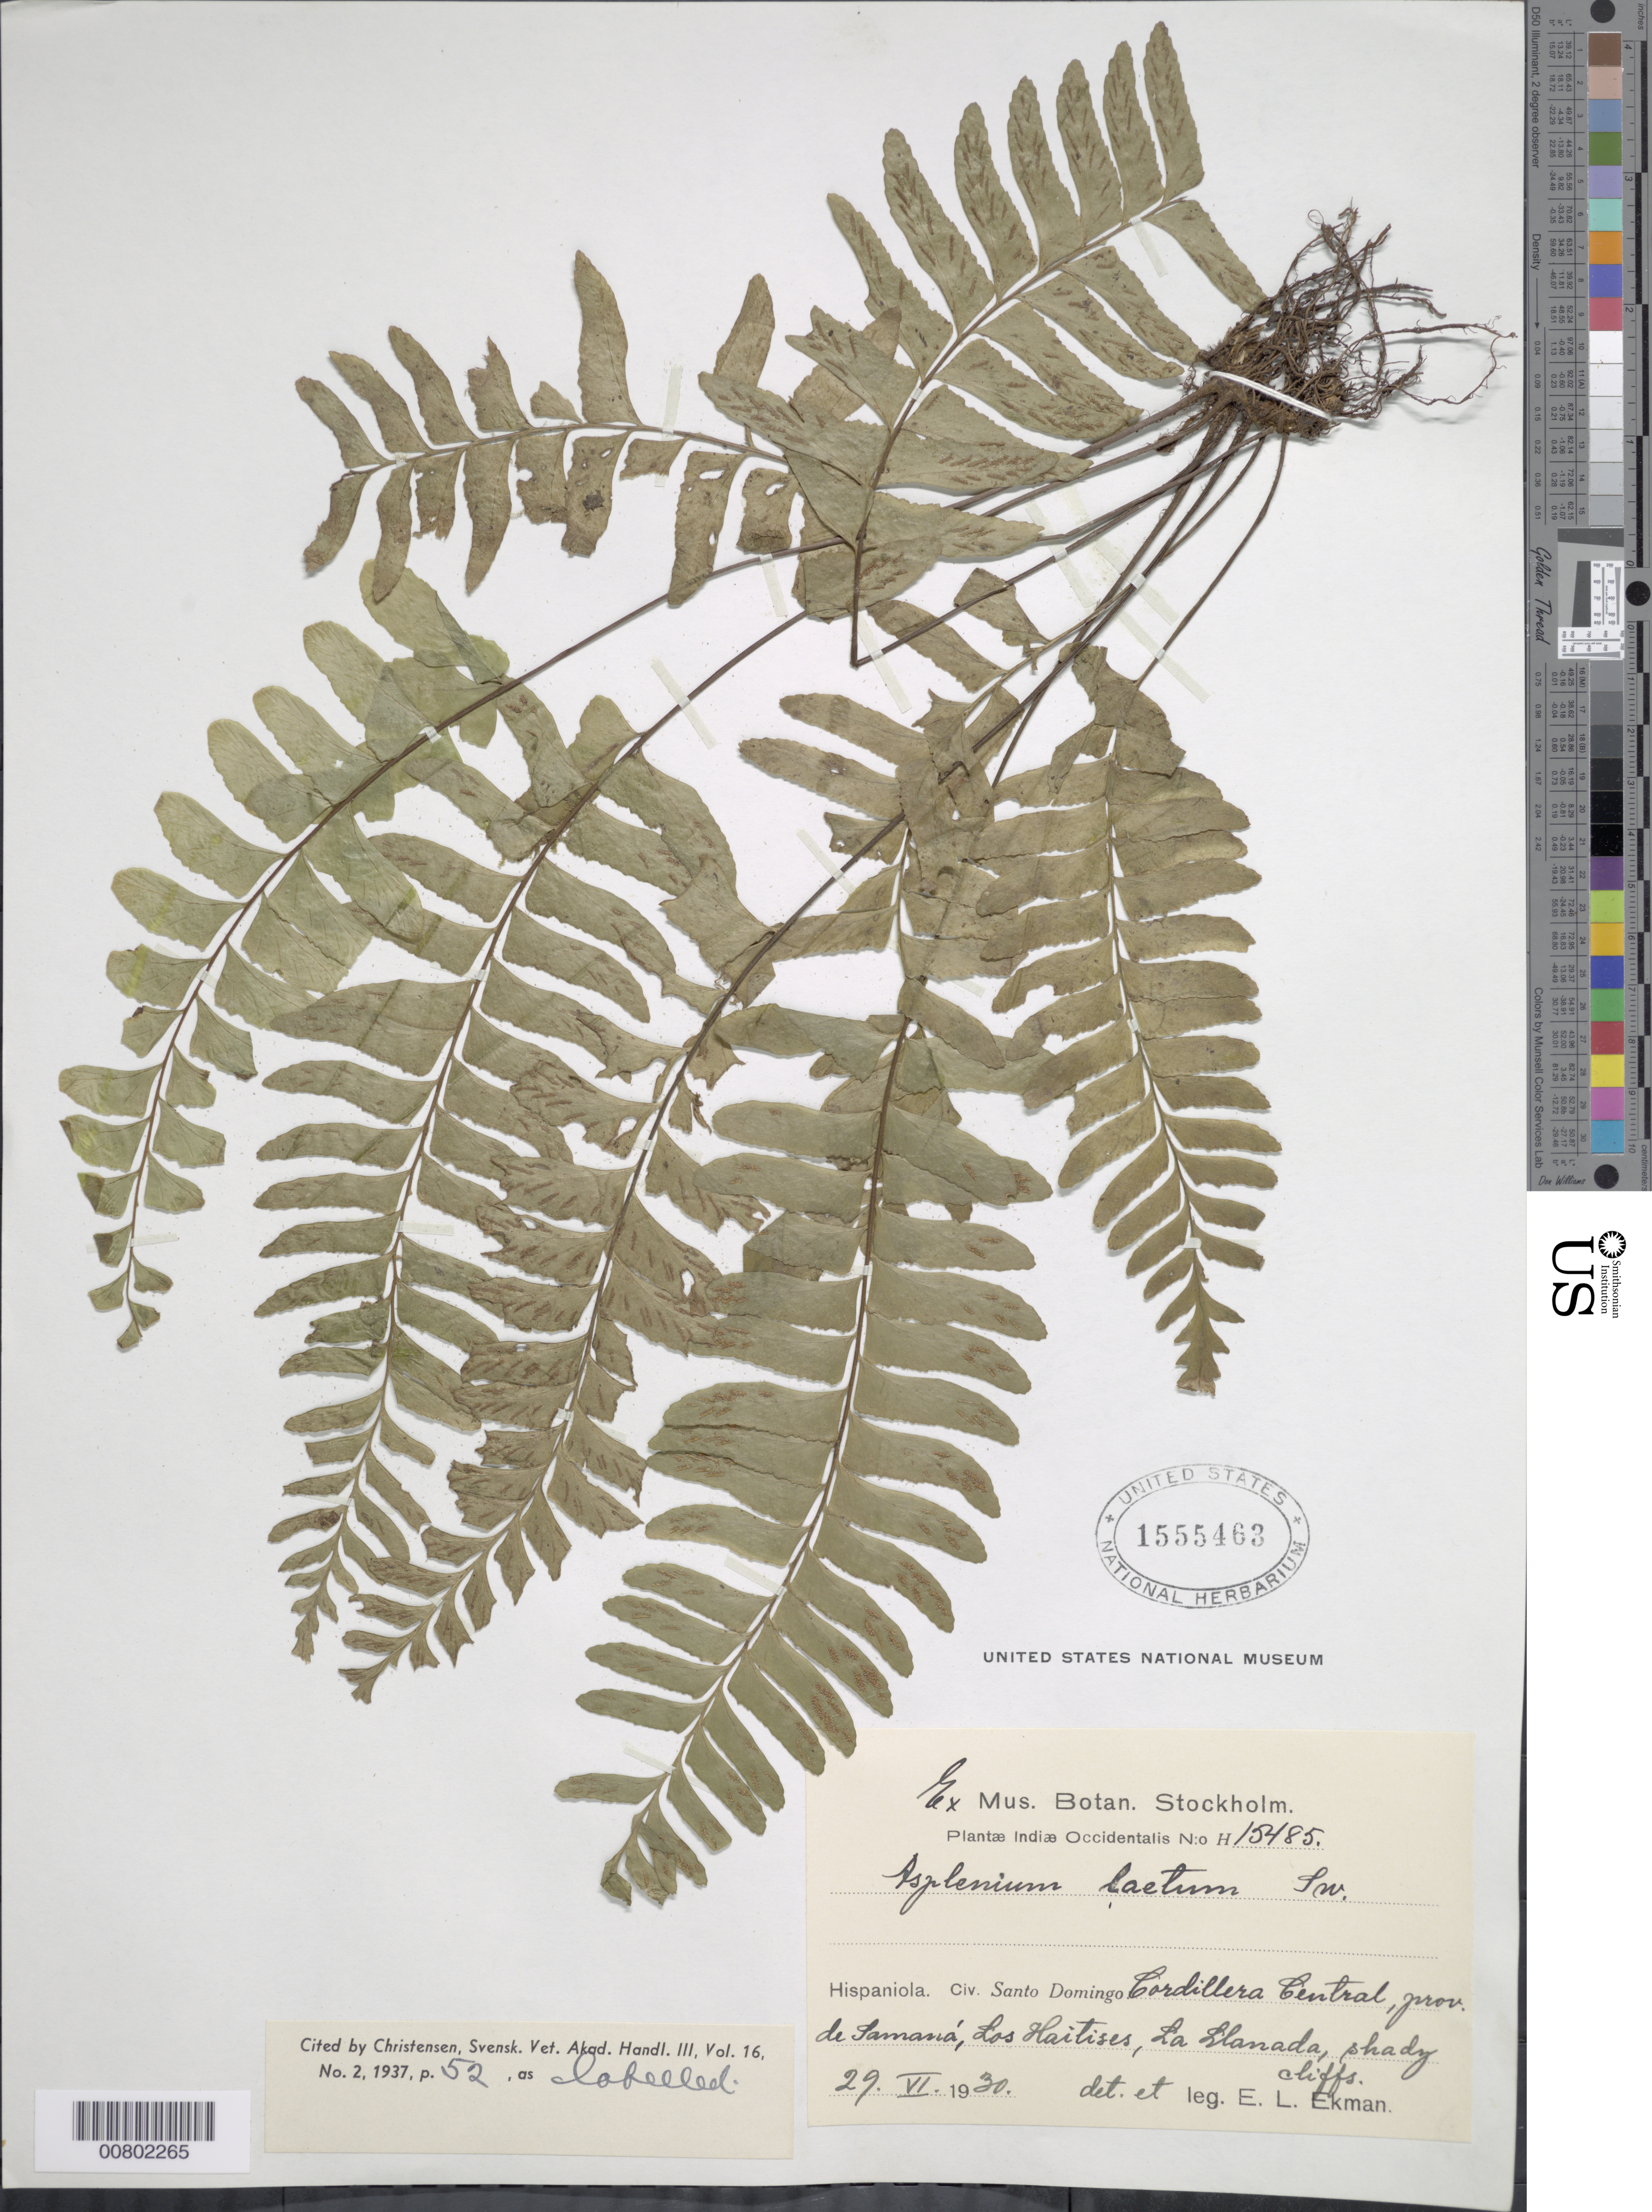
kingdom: Plantae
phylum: Tracheophyta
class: Polypodiopsida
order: Polypodiales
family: Aspleniaceae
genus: Asplenium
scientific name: Asplenium laetum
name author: Sw.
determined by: Christensen, C. F. A.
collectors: E. L. Ekman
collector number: H 15485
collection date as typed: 29 Jun 1920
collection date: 1920-06-29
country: Dominican Republic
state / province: Samana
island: Hispaniola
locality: Cordillera Central, Los Haitises, La Llanda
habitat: Shady cliffs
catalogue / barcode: US 1555463